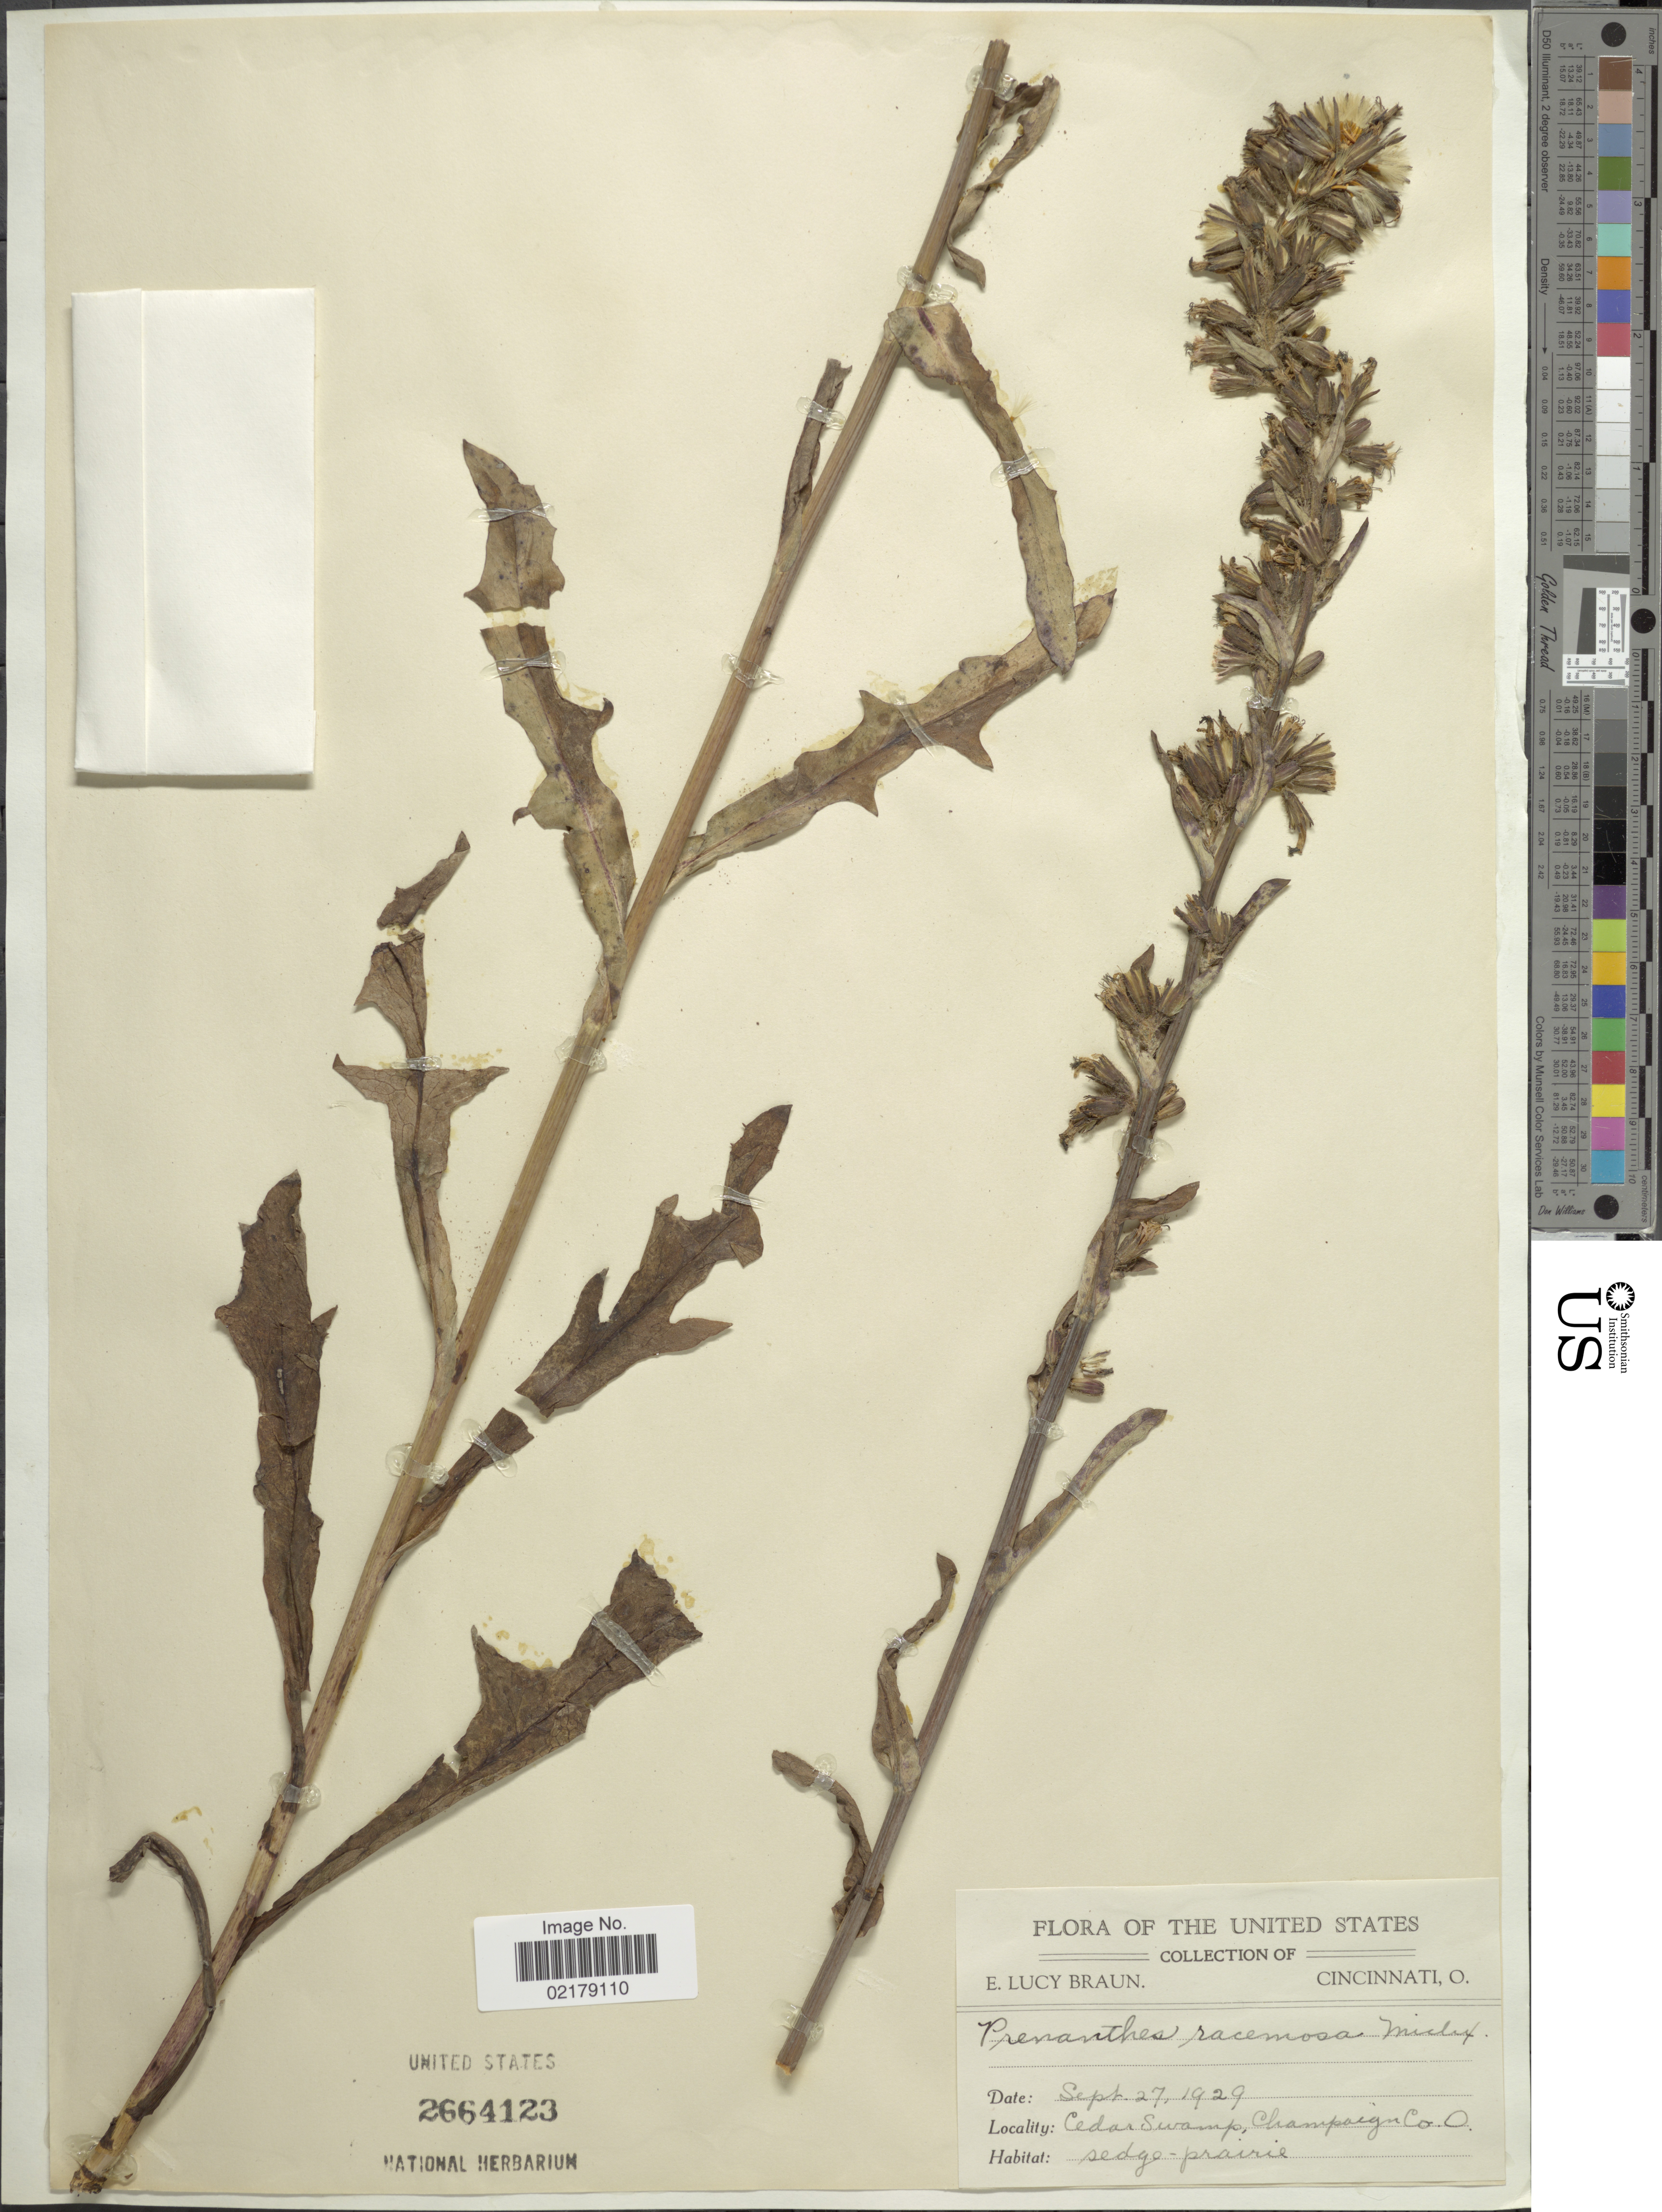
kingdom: Plantae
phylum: Tracheophyta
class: Magnoliopsida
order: Asterales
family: Asteraceae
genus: Nabalus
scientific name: Nabalus racemosus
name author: (Michx.) Hook.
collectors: E. L. Braun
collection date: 1929-09-27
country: United States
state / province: Ohio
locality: Cedar Swamp, Champaign Co sedge-prairie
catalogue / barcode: US 2664123